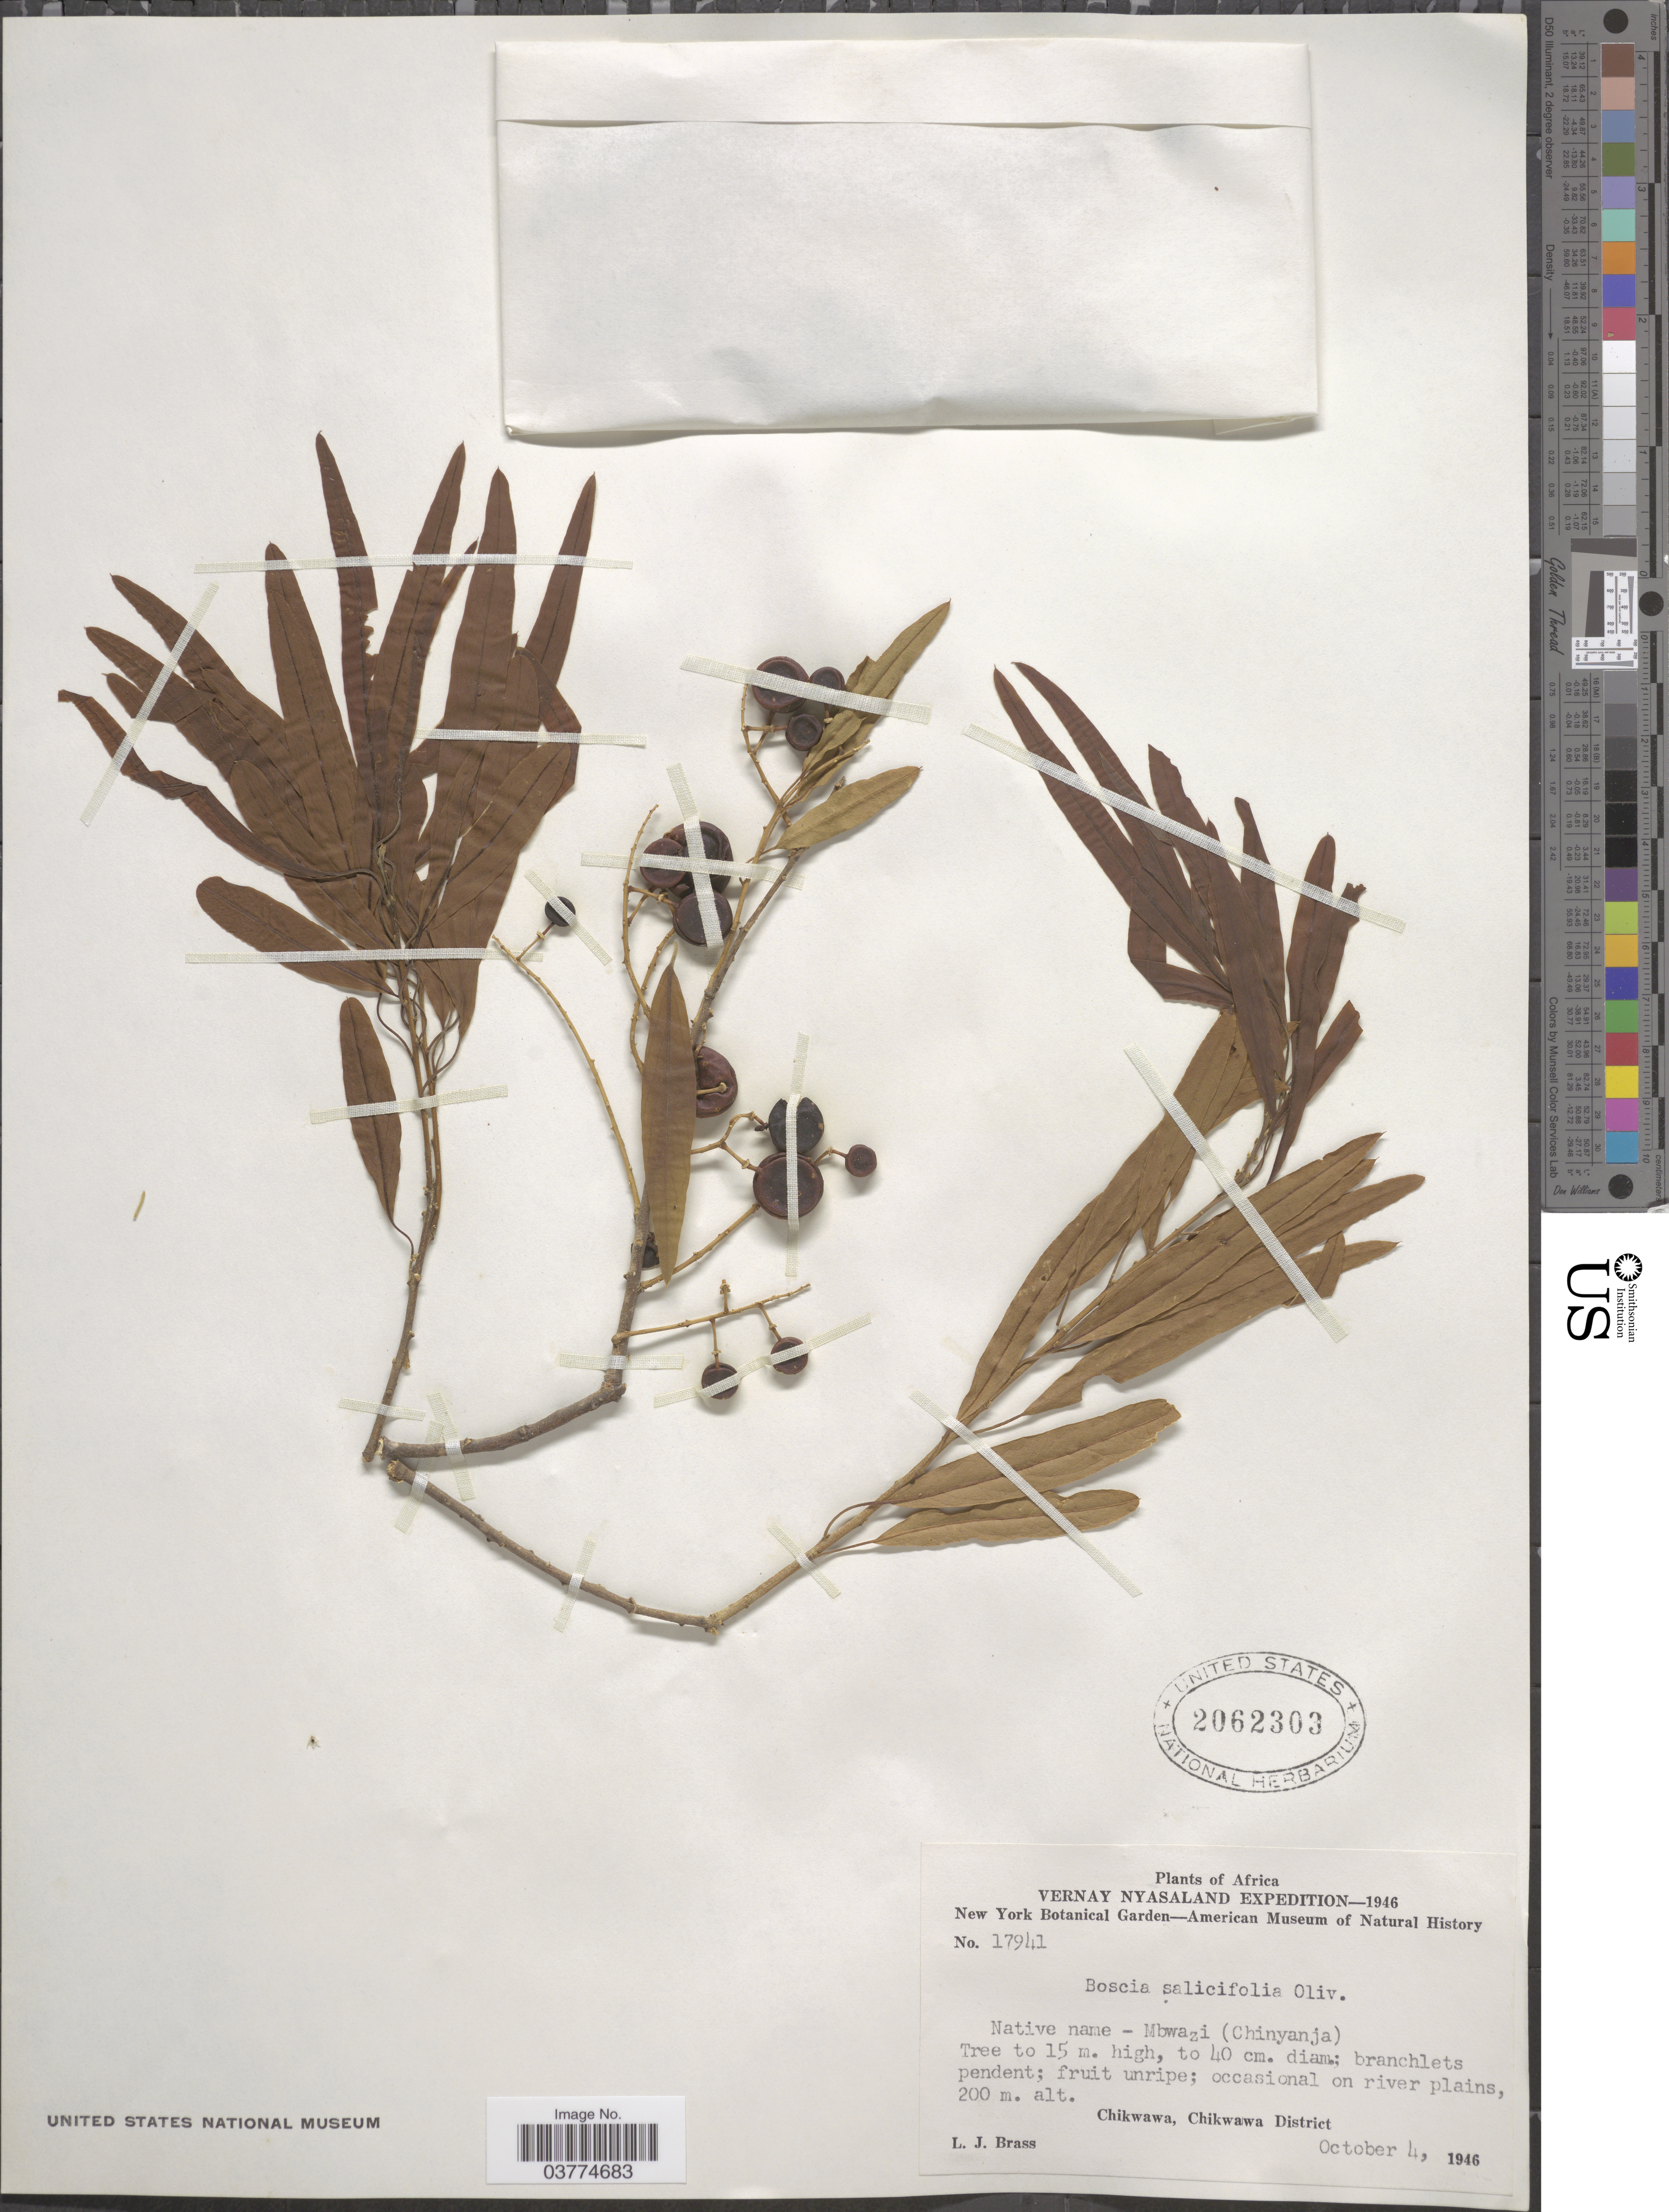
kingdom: Plantae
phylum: Tracheophyta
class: Magnoliopsida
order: Brassicales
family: Capparaceae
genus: Boscia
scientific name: Boscia salicifolia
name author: Oliv.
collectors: L. J. Brass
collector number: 17941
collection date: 1946-10-04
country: Malawi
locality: Vernay Nyasaland. Chikwawa, Chikwawa District.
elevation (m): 200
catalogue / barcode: US 2062303